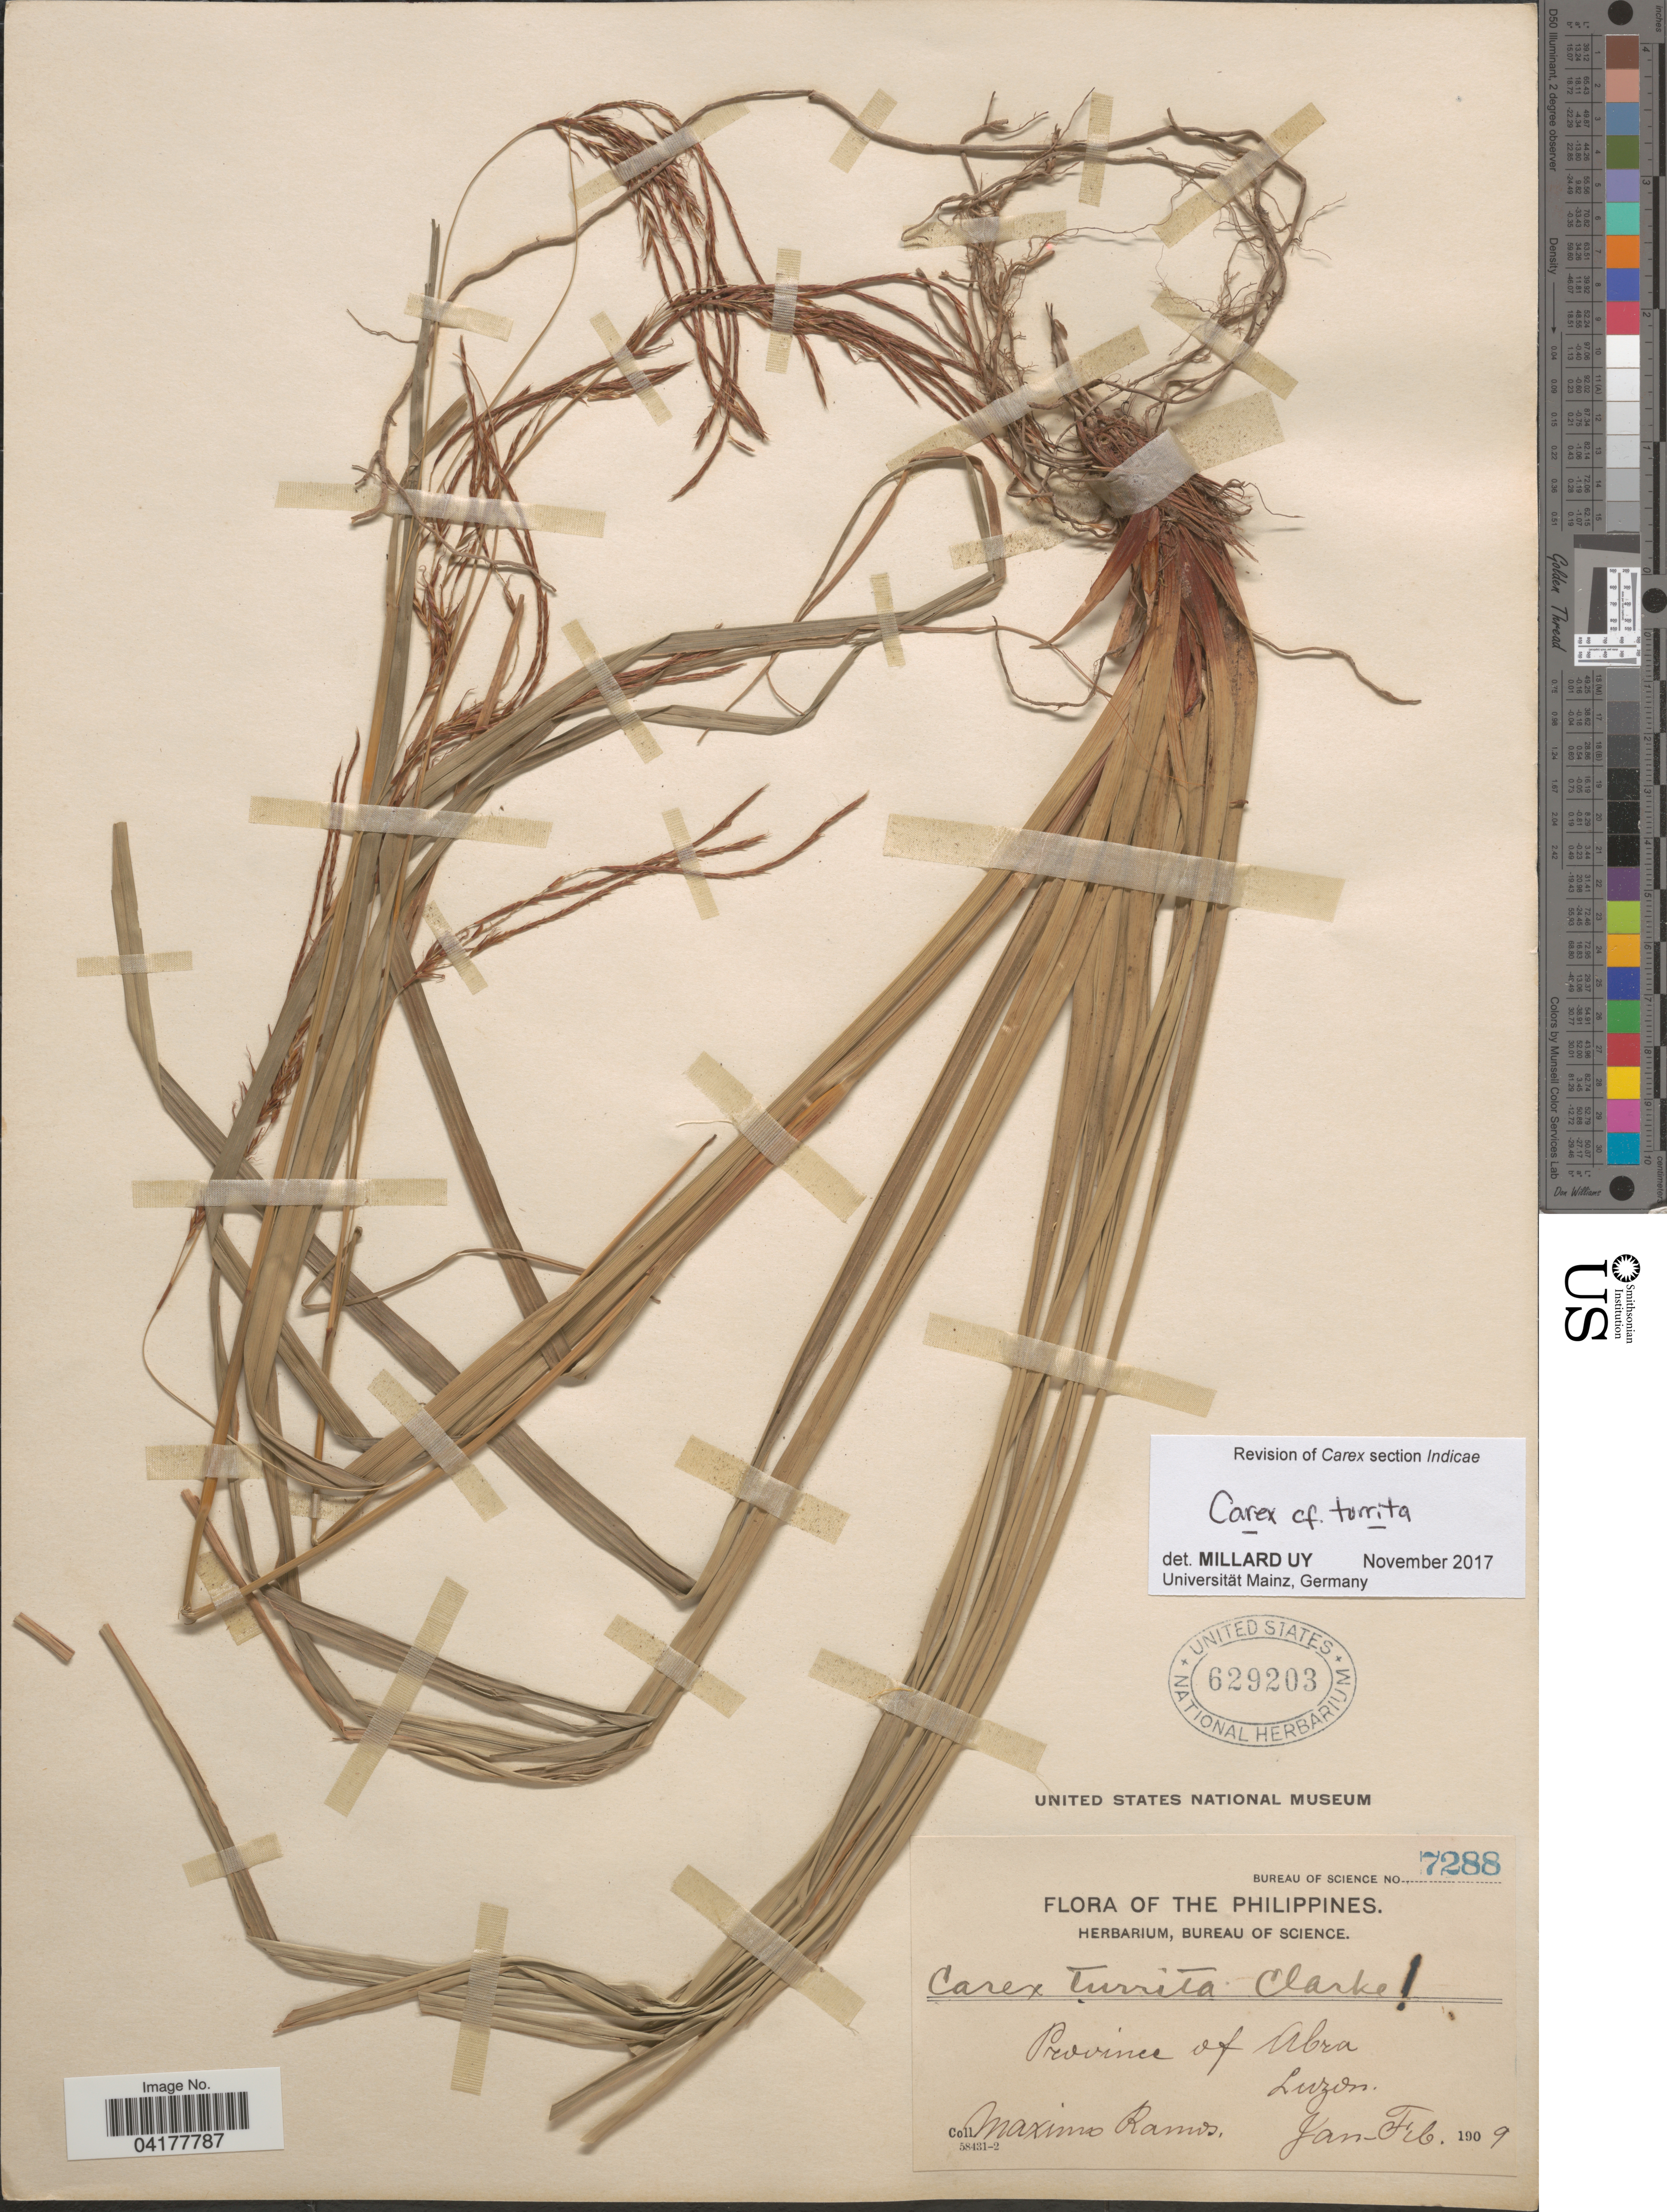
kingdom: Plantae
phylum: Tracheophyta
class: Liliopsida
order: Poales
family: Cyperaceae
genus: Carex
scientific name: Carex turrita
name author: C.B. Clarke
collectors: M. Ramos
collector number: Bureau of Science 7288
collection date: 1909-01/1909-02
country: Philippines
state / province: Cordillera (Administrative Region)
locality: Province of Abra. Luzon.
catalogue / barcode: US 629203